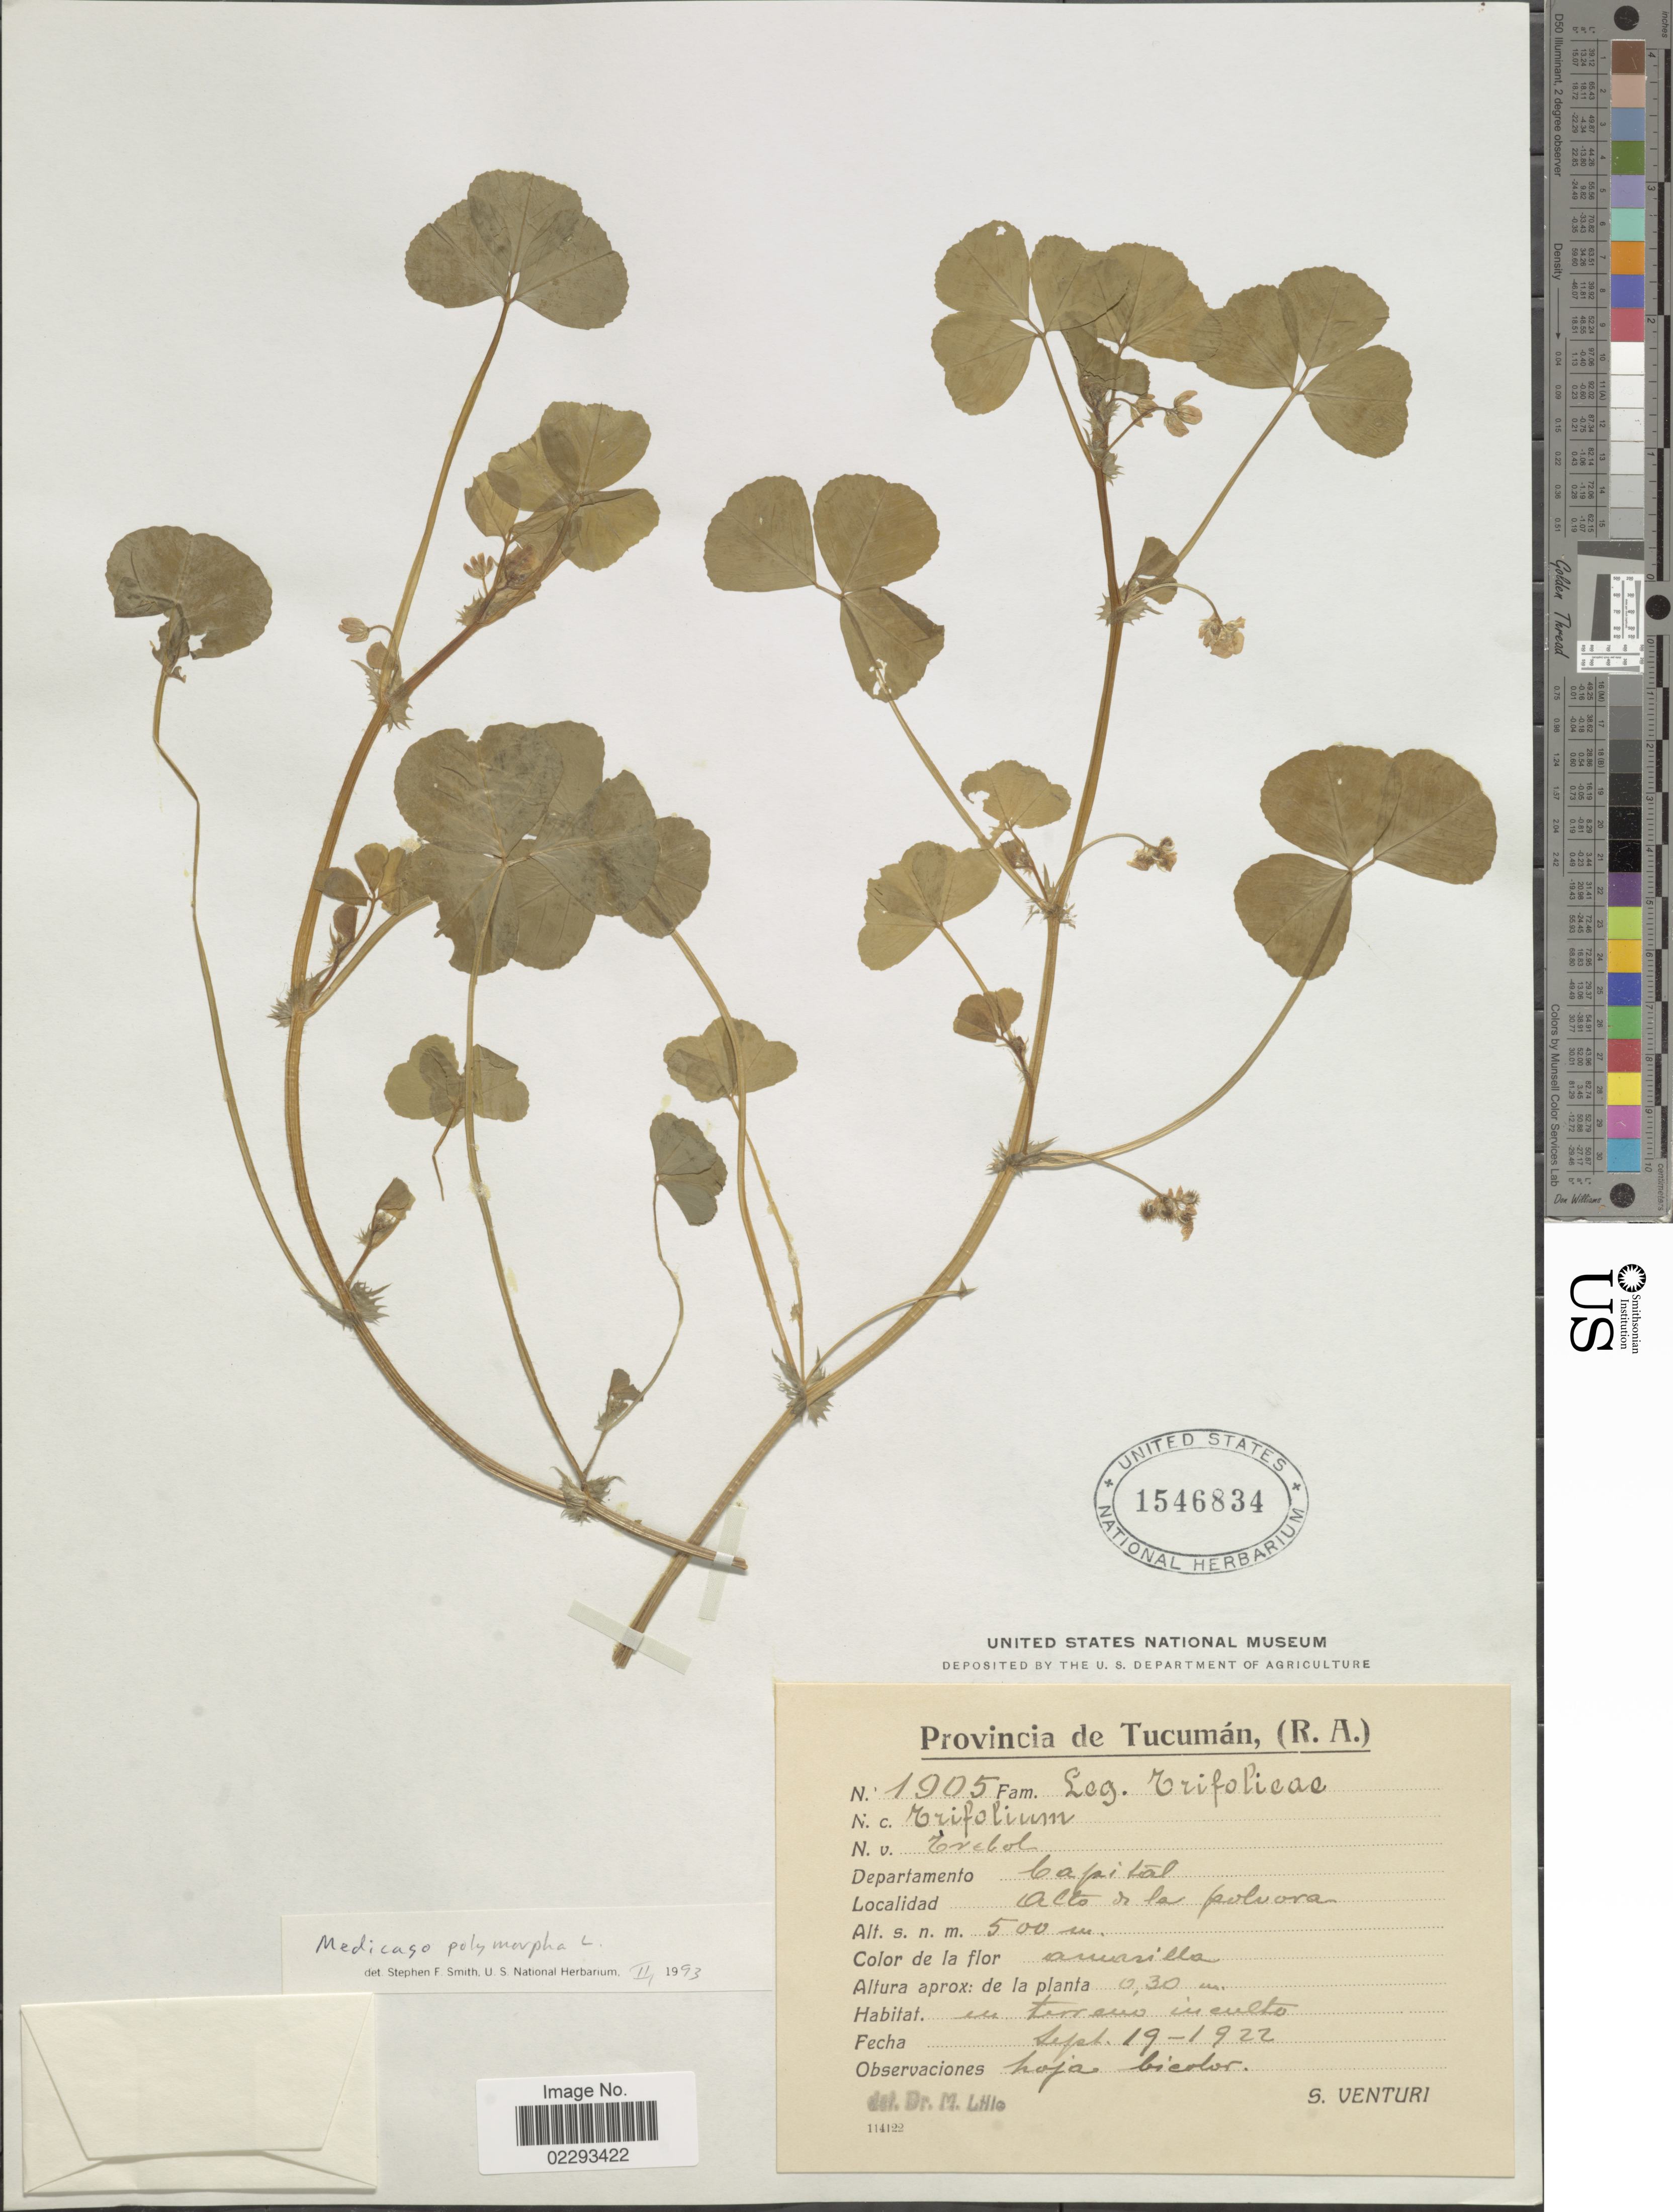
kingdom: Plantae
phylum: Tracheophyta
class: Magnoliopsida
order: Fabales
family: Fabaceae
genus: Medicago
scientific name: Medicago polymorpha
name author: L.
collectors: S. Venturi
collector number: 1905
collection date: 1922-09-19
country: Argentina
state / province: Tucuman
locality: Provincia de Tucumán, (R.A.), Departamento Capital, Alto de la Pólvora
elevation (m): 500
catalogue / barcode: US 1546834